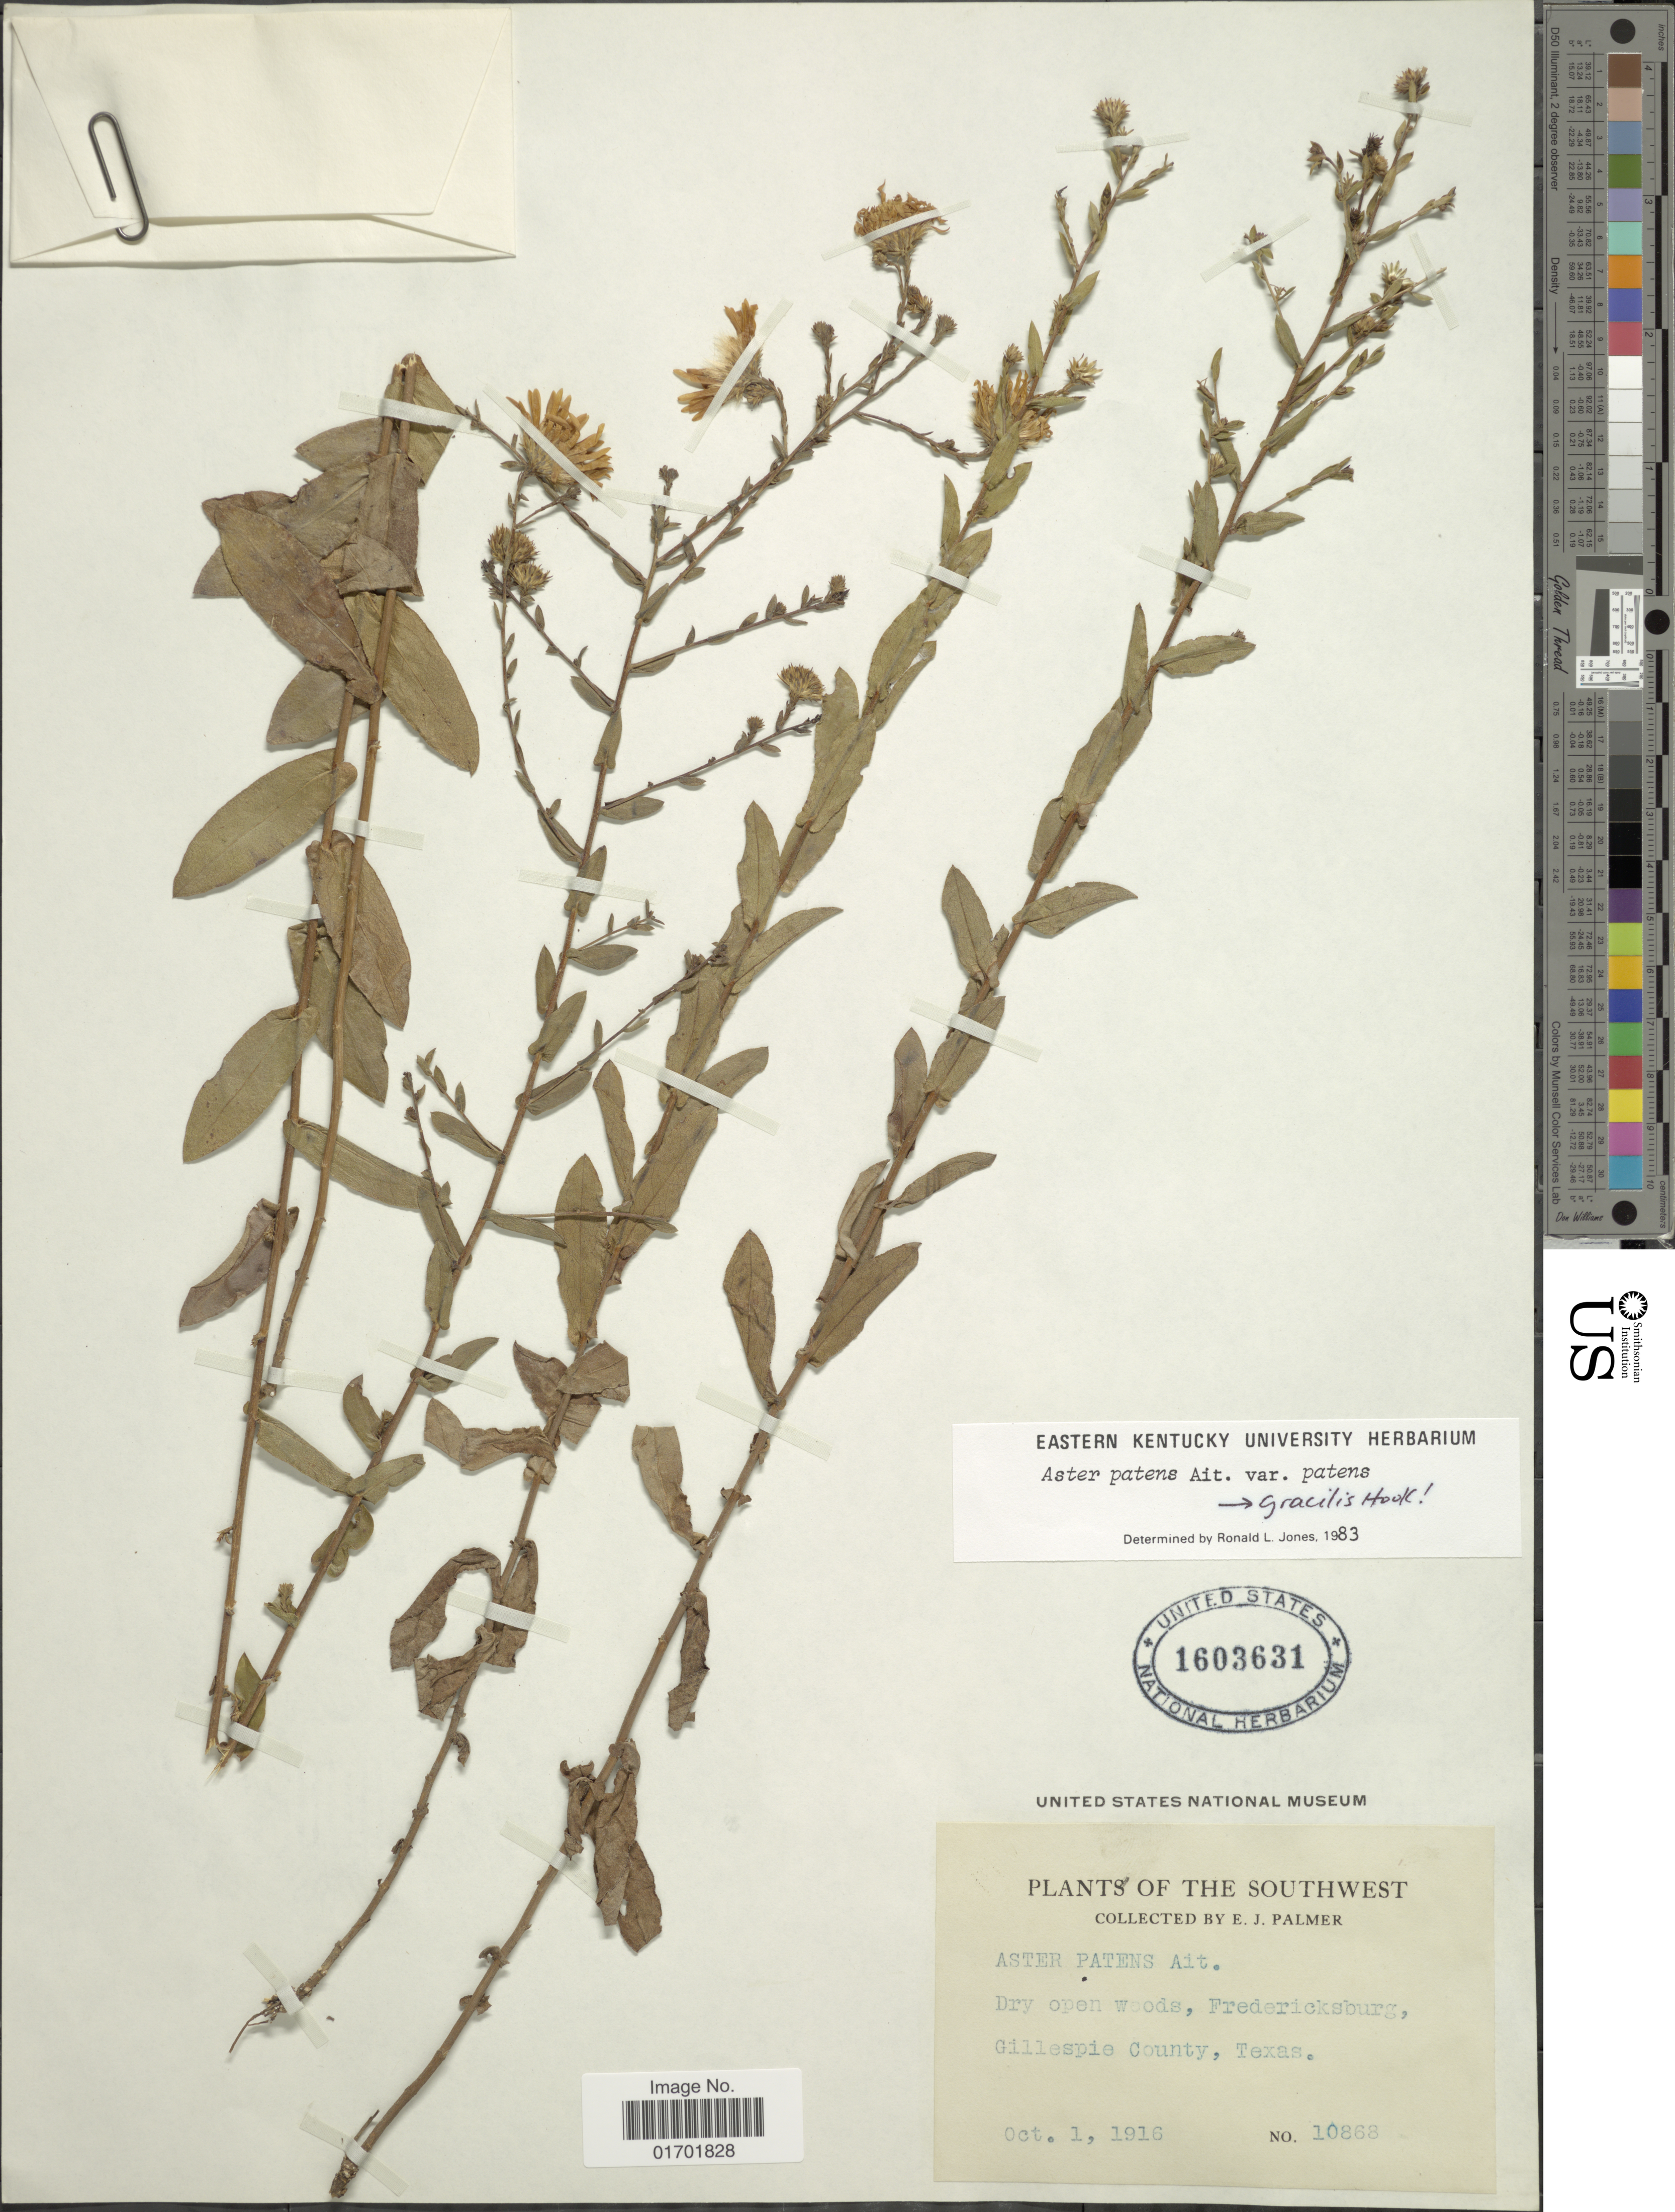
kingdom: Plantae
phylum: Tracheophyta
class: Magnoliopsida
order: Asterales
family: Asteraceae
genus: Symphyotrichum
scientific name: Symphyotrichum patens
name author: (Aiton) G.L. Nesom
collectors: E. J. Palmer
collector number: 10868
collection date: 1916-10-01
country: United States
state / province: Texas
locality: The Southwest, Fredericksburg, Gillespie County.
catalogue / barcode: US 163631